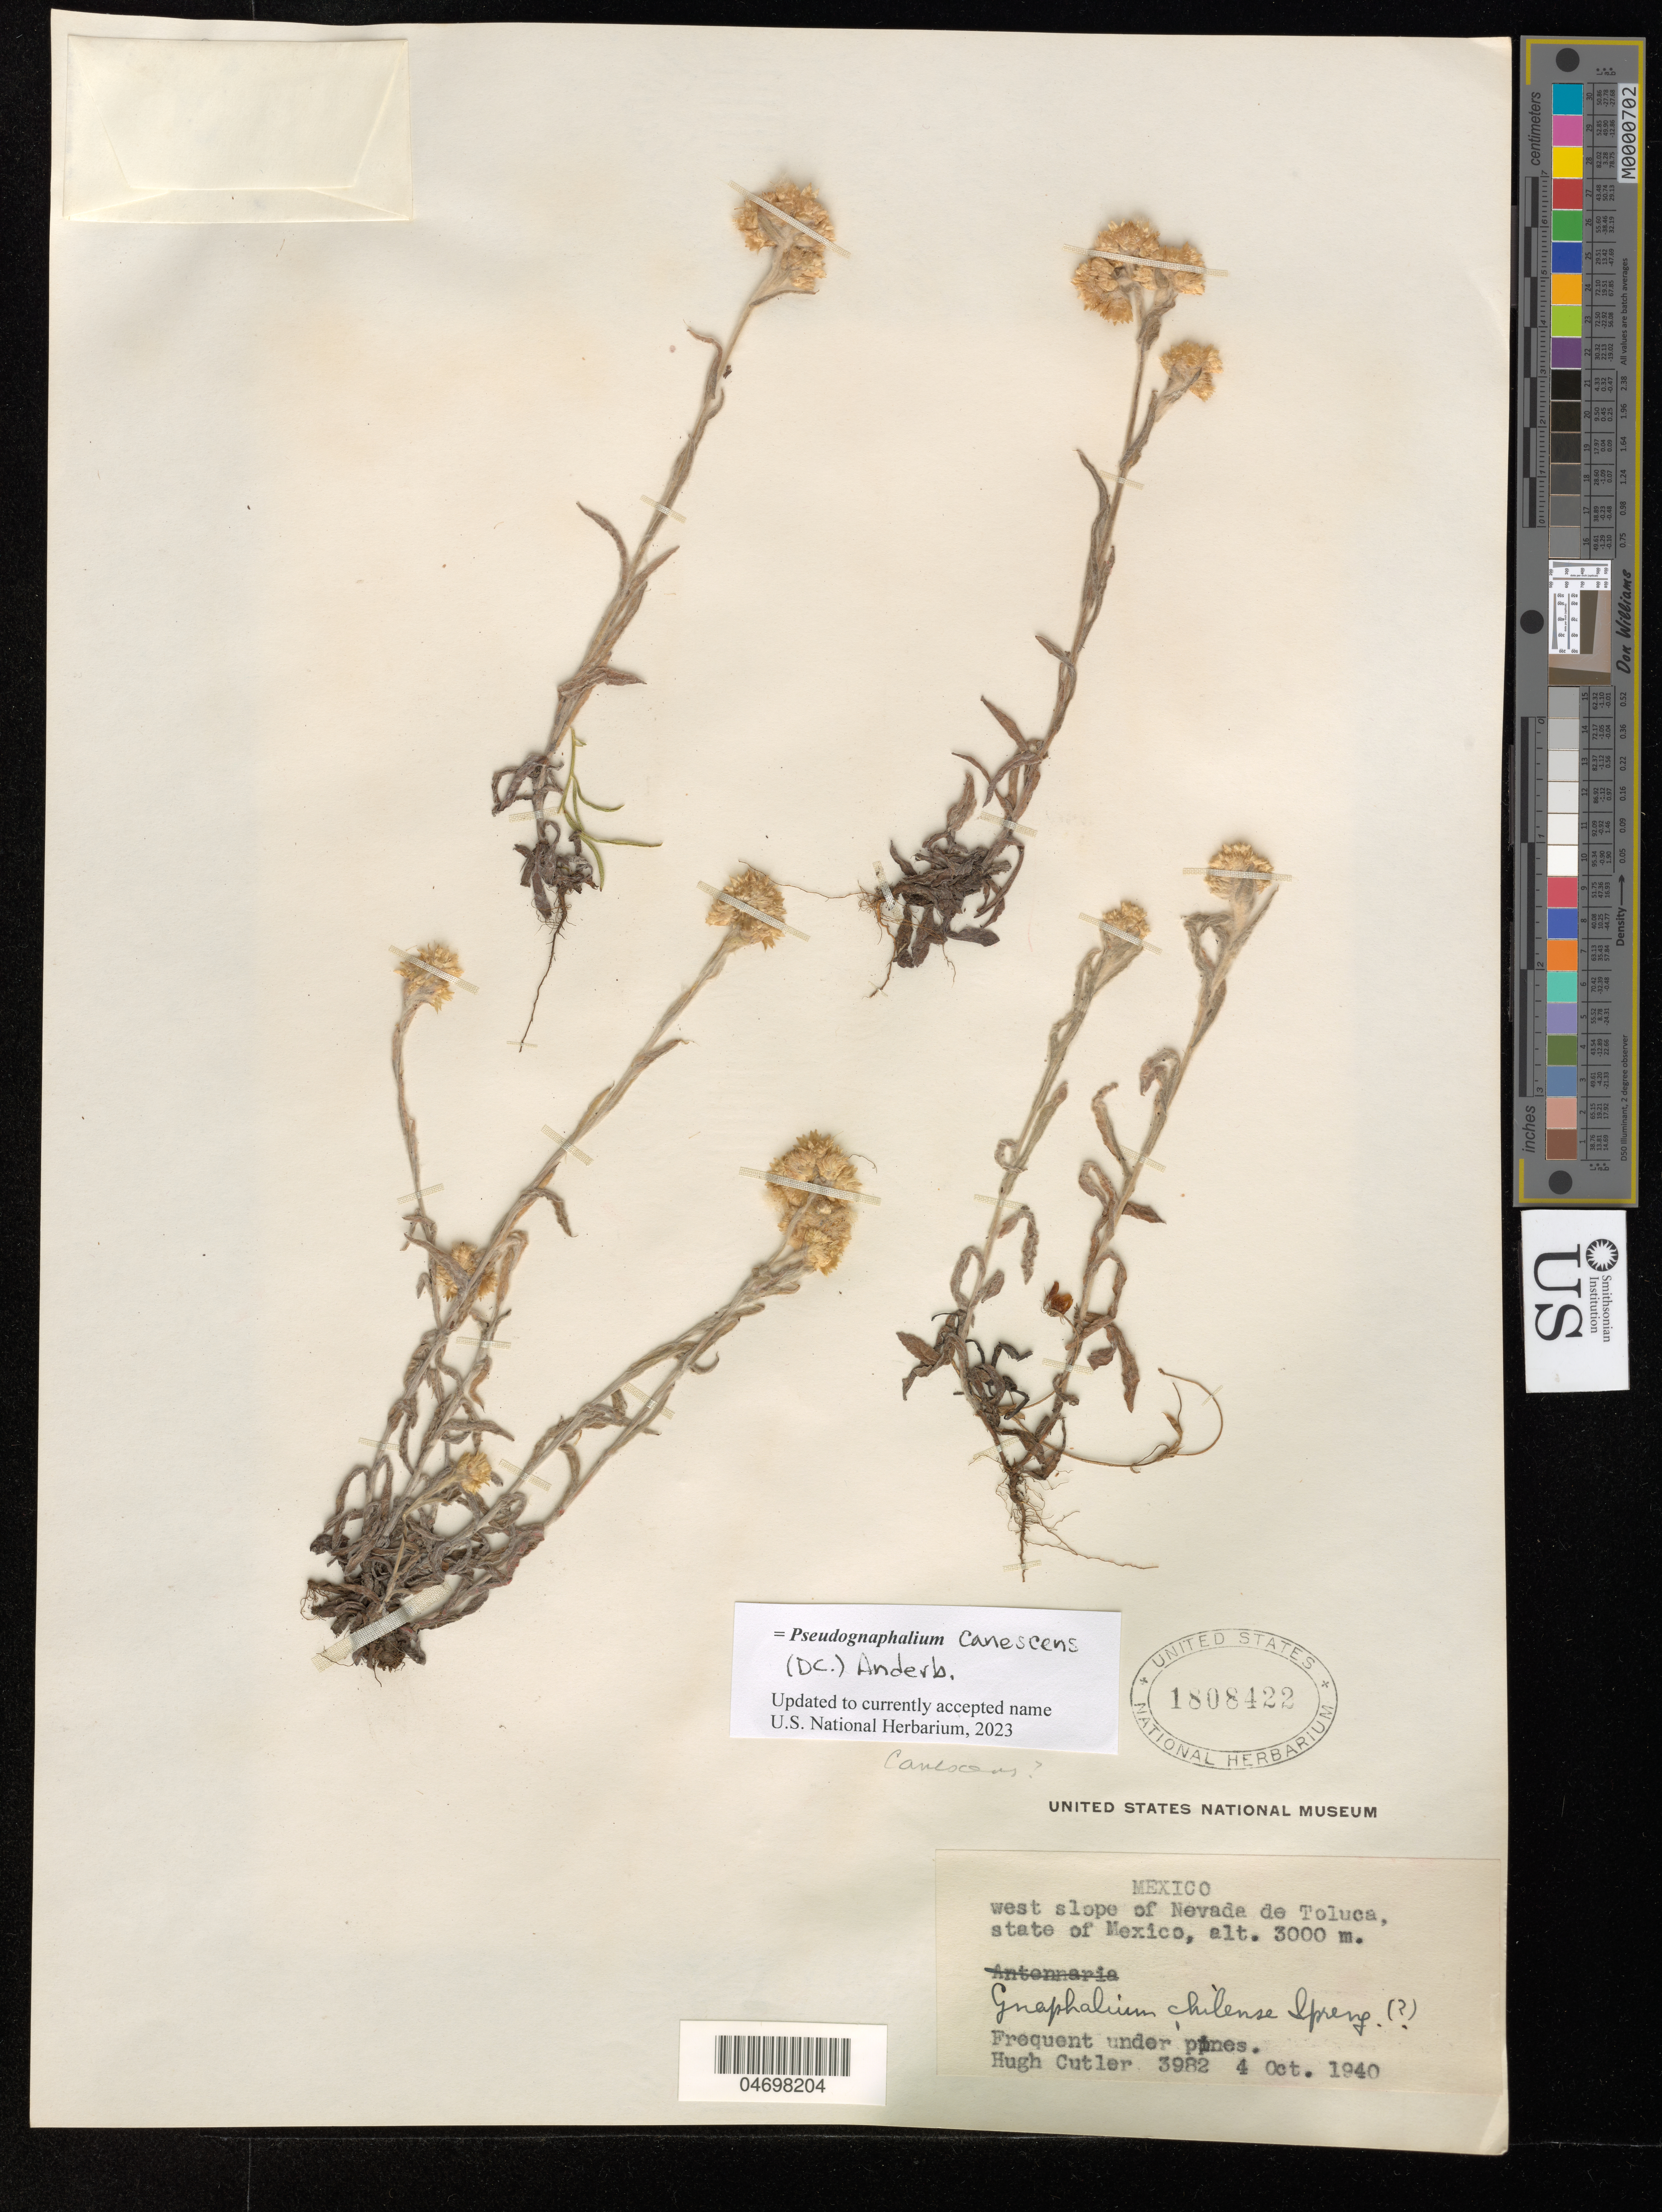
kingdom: Plantae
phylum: Tracheophyta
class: Magnoliopsida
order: Asterales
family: Asteraceae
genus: Pseudognaphalium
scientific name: Pseudognaphalium canescens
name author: (DC.) Anderb.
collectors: H. C. Cutler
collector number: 3982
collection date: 1940-10-04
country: Mexico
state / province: México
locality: West slope of Nevada de Toluca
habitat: Frequent under pines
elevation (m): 3000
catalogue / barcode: US 1808422